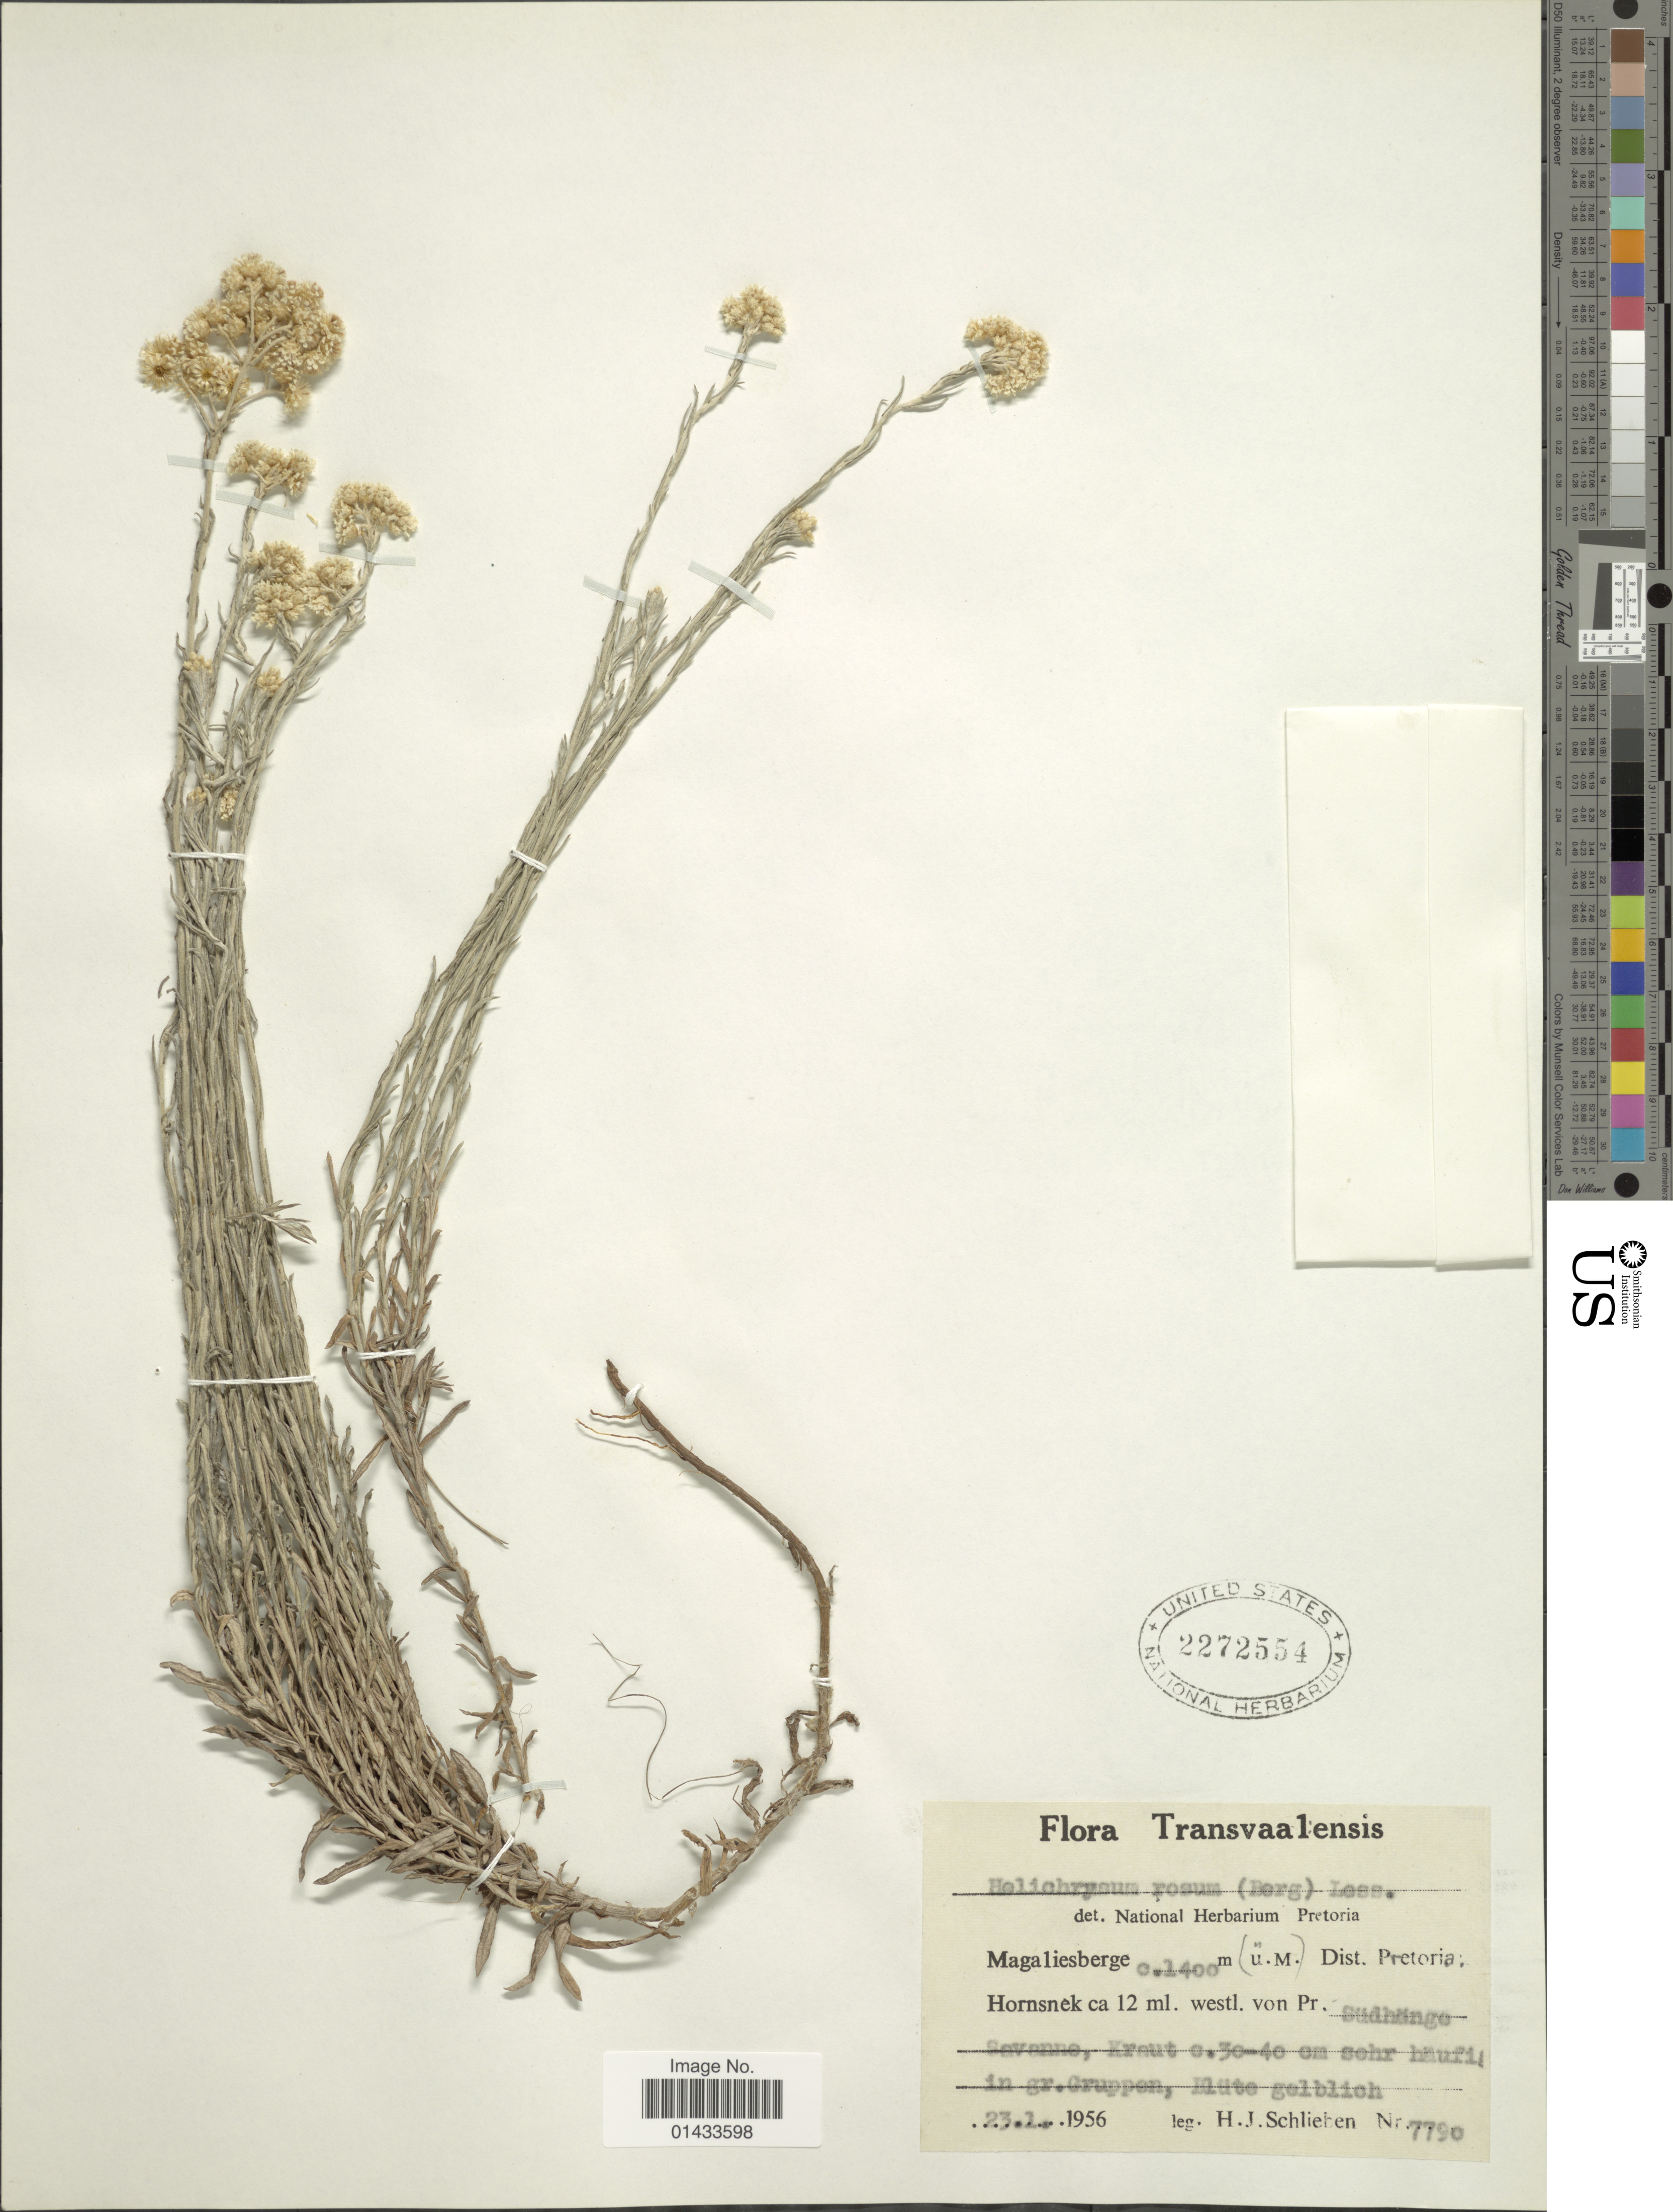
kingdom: Plantae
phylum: Tracheophyta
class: Magnoliopsida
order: Asterales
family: Asteraceae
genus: Helichrysum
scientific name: Helichrysum rosum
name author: Less.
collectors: H. J. Schlieben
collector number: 7790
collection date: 1956-01-23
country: South Africa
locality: Transvaalensis, Magaliesberge, Dist. Pretoria, Hornsnek 12 ml. westl. von Pr.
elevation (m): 1400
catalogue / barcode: US 2272554